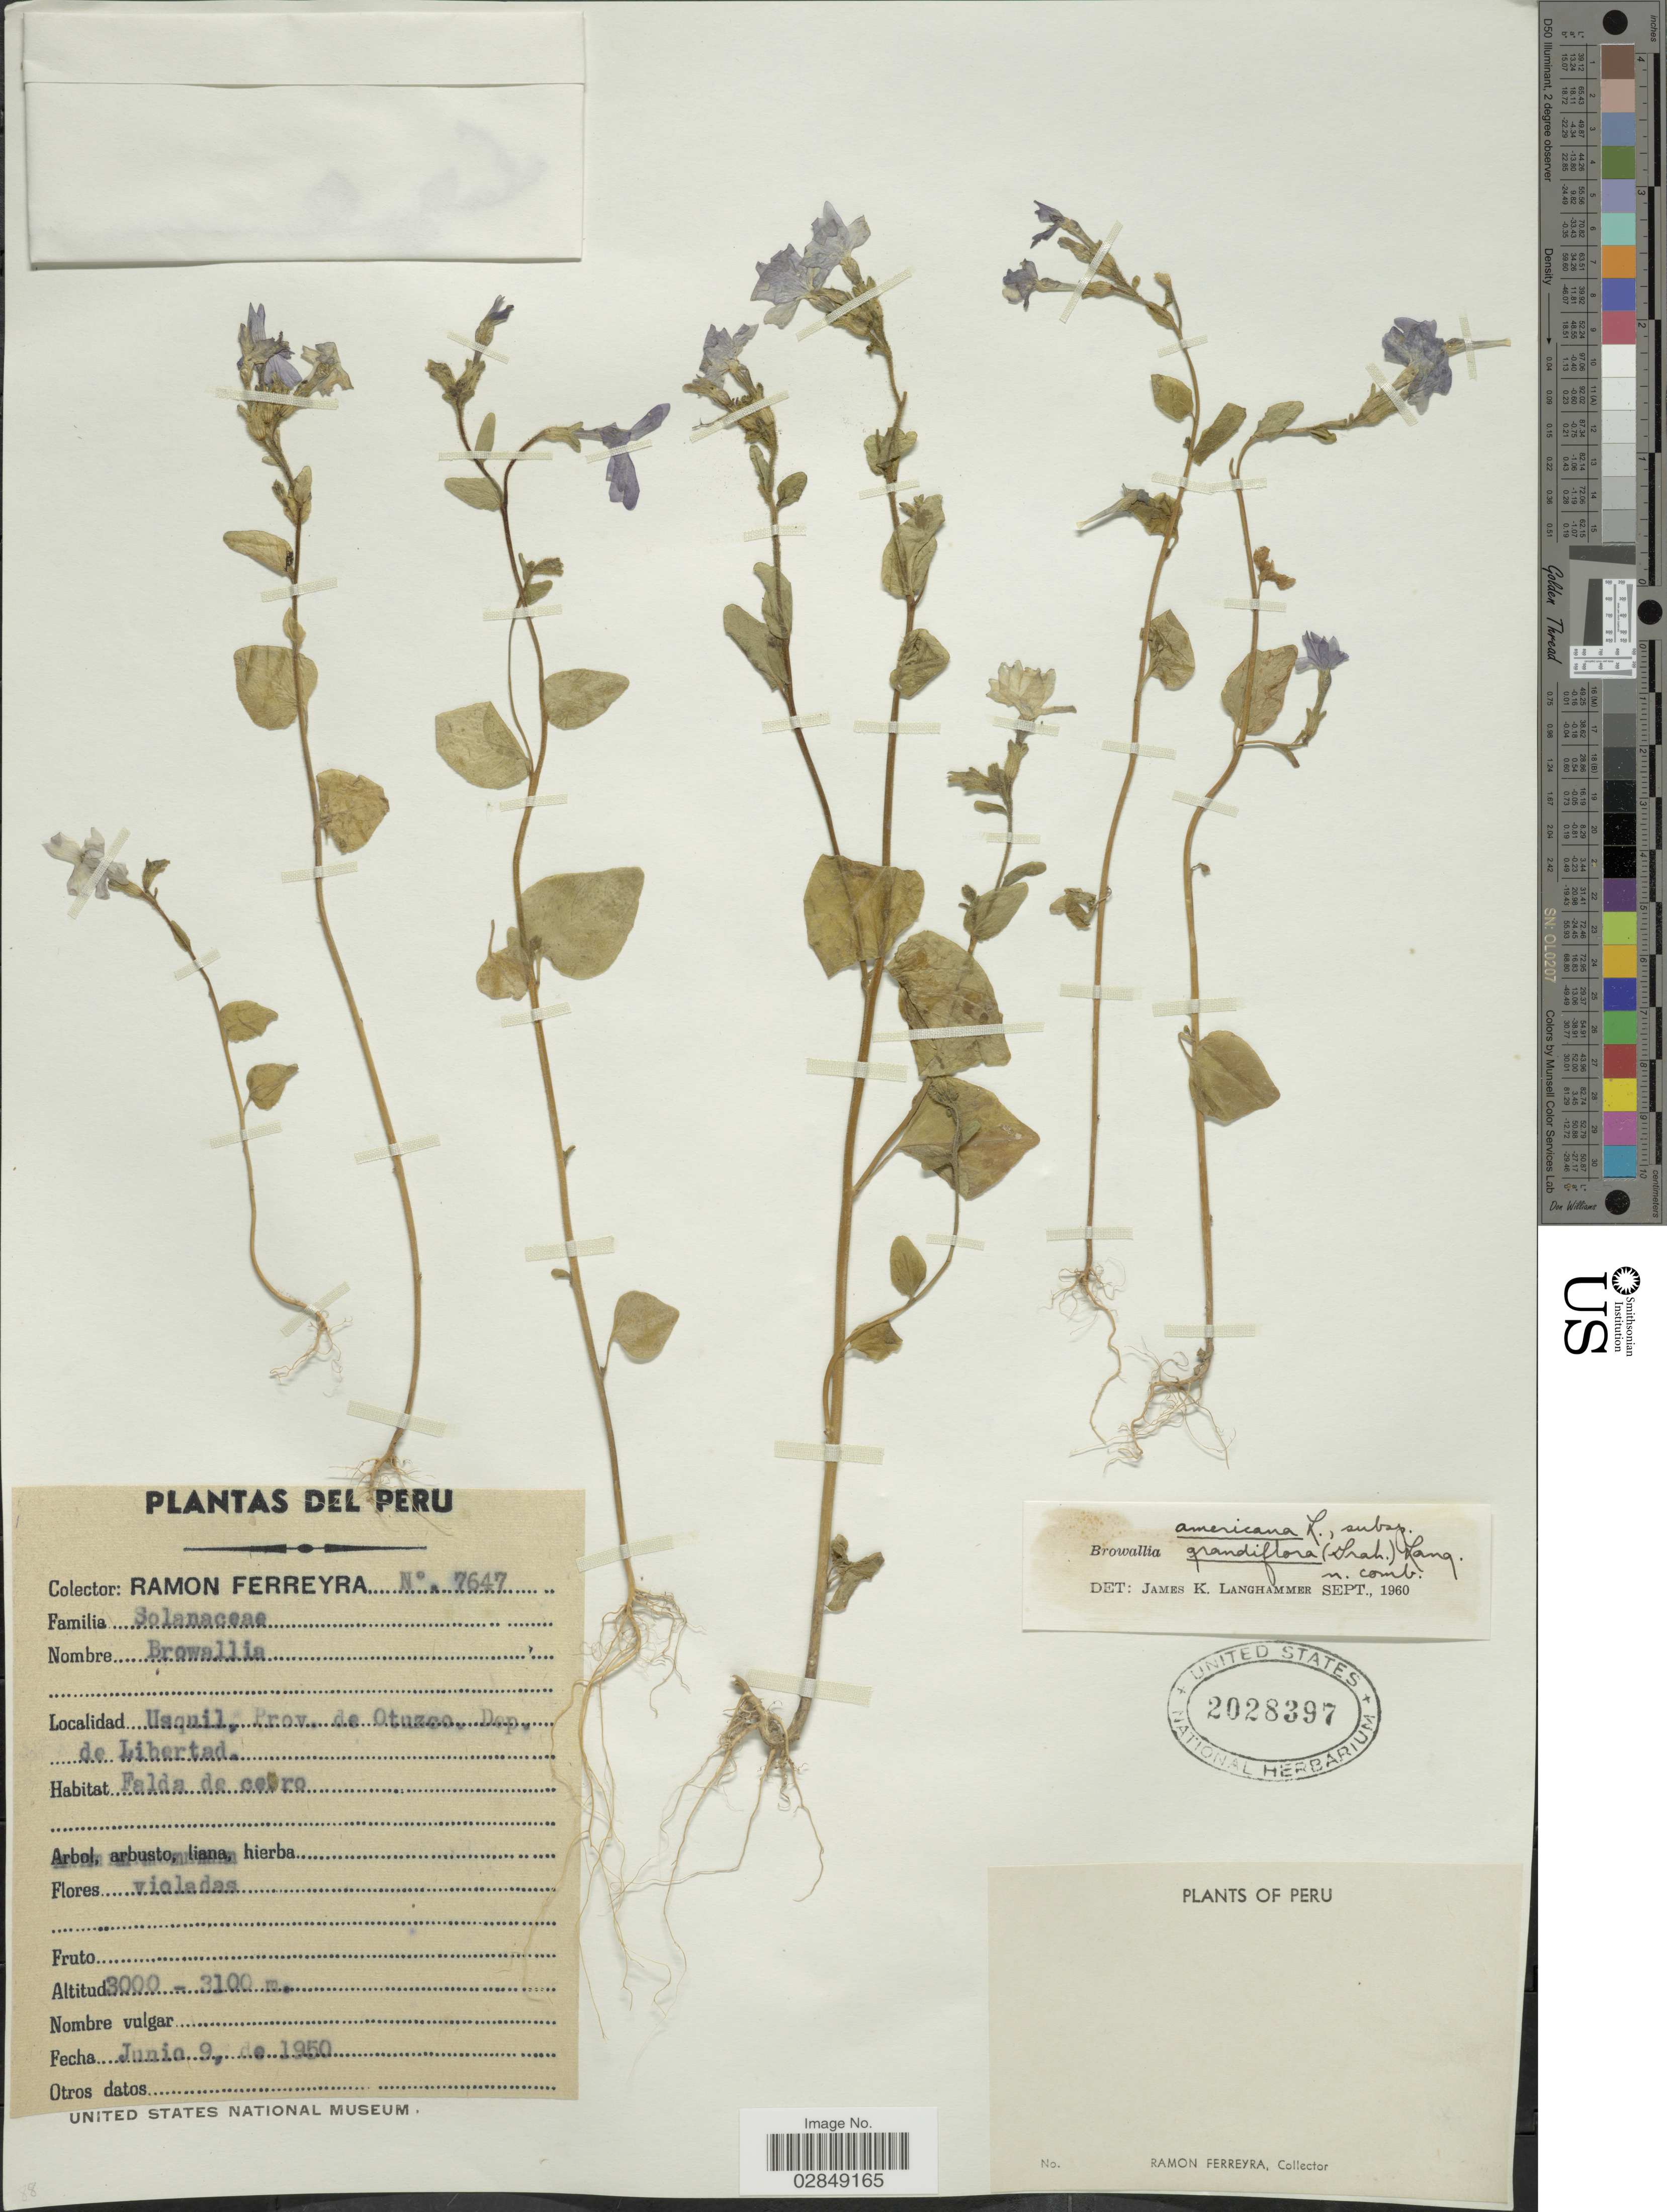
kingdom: Plantae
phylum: Tracheophyta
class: Magnoliopsida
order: Solanales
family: Solanaceae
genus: Browallia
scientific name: Browallia americana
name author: L.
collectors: R. A. Ferreyra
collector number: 7647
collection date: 1950-06-09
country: Peru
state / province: La Libertad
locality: Usquil, Prov. de Otuzco. Dep. de Libertad.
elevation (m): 3000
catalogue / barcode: US 2028397